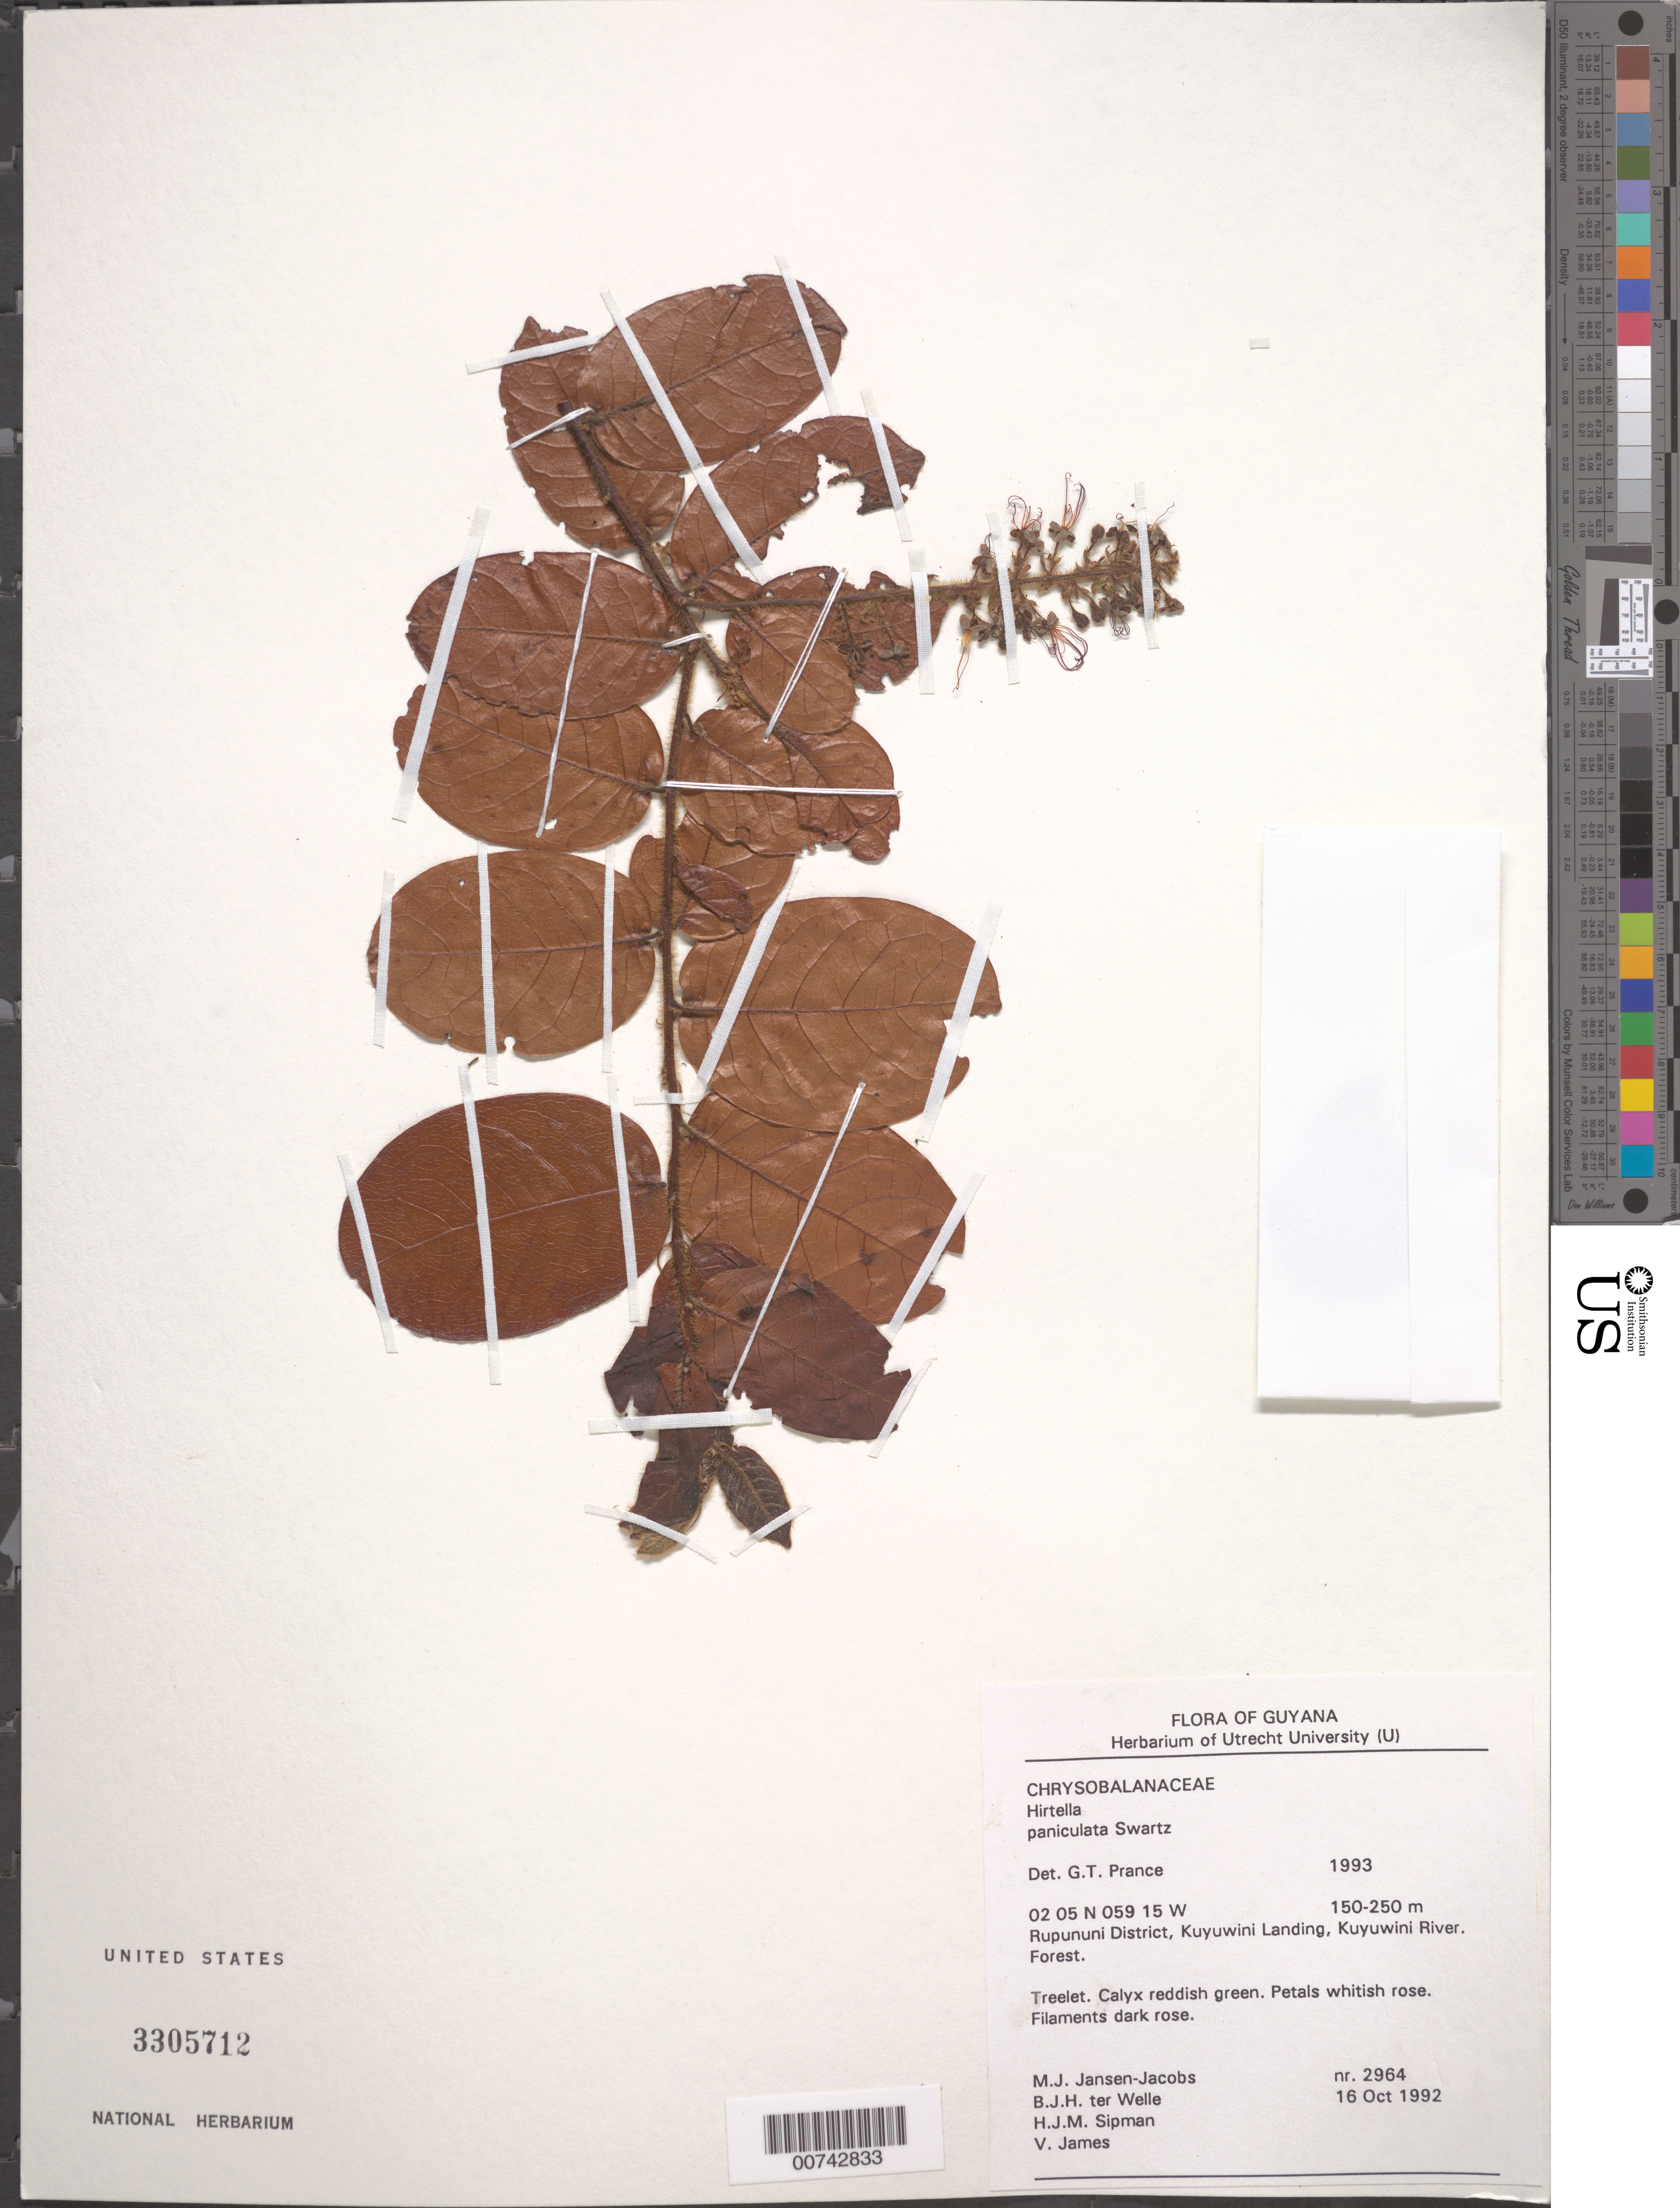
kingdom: Plantae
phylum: Tracheophyta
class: Magnoliopsida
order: Malpighiales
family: Chrysobalanaceae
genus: Hirtella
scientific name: Hirtella paniculata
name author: Sw.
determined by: Prance, G. T.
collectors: M. J. Jansen-Jacobs, B. Welle, H. J. M. Sipman & V. James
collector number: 2964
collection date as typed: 16-Oct-92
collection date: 1992-10-16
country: Guyana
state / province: U. Takutu-U. Essequibo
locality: Kuyuwini Landing, Kuyuwini River, Rupununi District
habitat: Forest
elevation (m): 150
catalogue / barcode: US 3305712